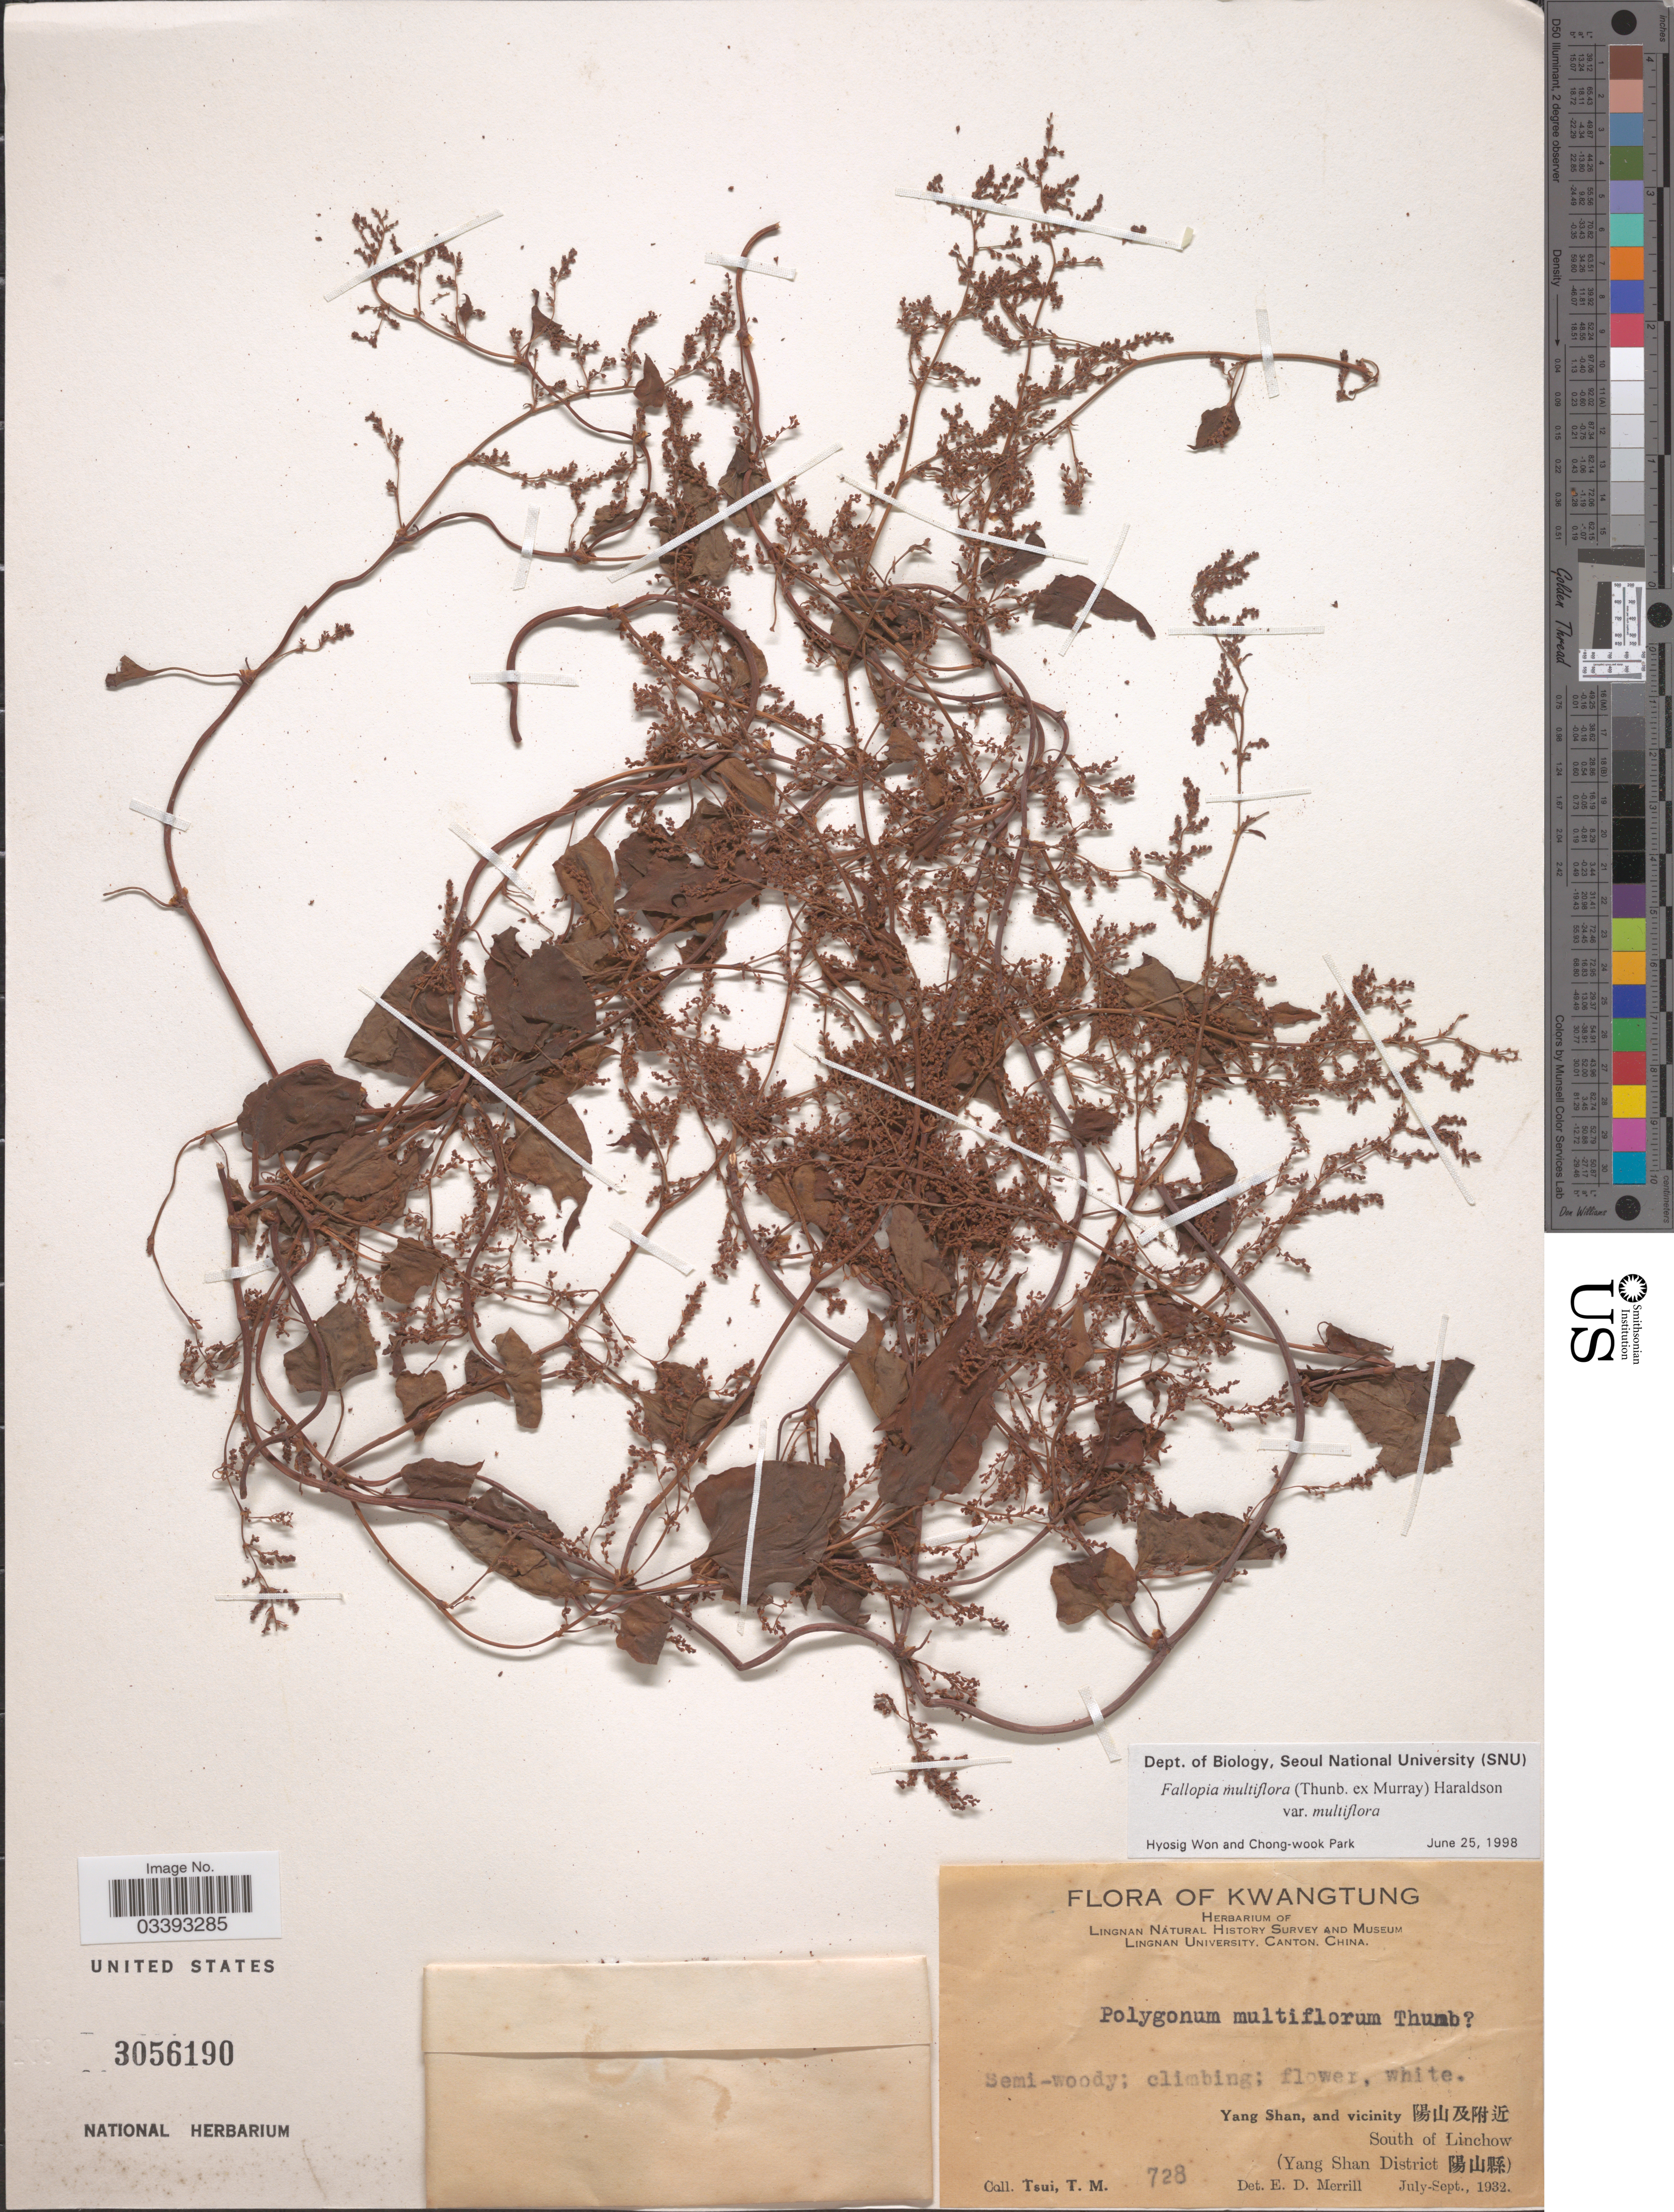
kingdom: Plantae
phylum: Tracheophyta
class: Magnoliopsida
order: Caryophyllales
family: Polygonaceae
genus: Fallopia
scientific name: Fallopia multiflora var. multiflora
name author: (Thunb. ex Murray) Haraldson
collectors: T. Tsui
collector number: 728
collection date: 1932-07/1932-09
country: China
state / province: Guangdong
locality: Kwangtung. Yang Shan, and vicinity X. South of Linchow. (Yan Shan District X).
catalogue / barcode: US 3056190